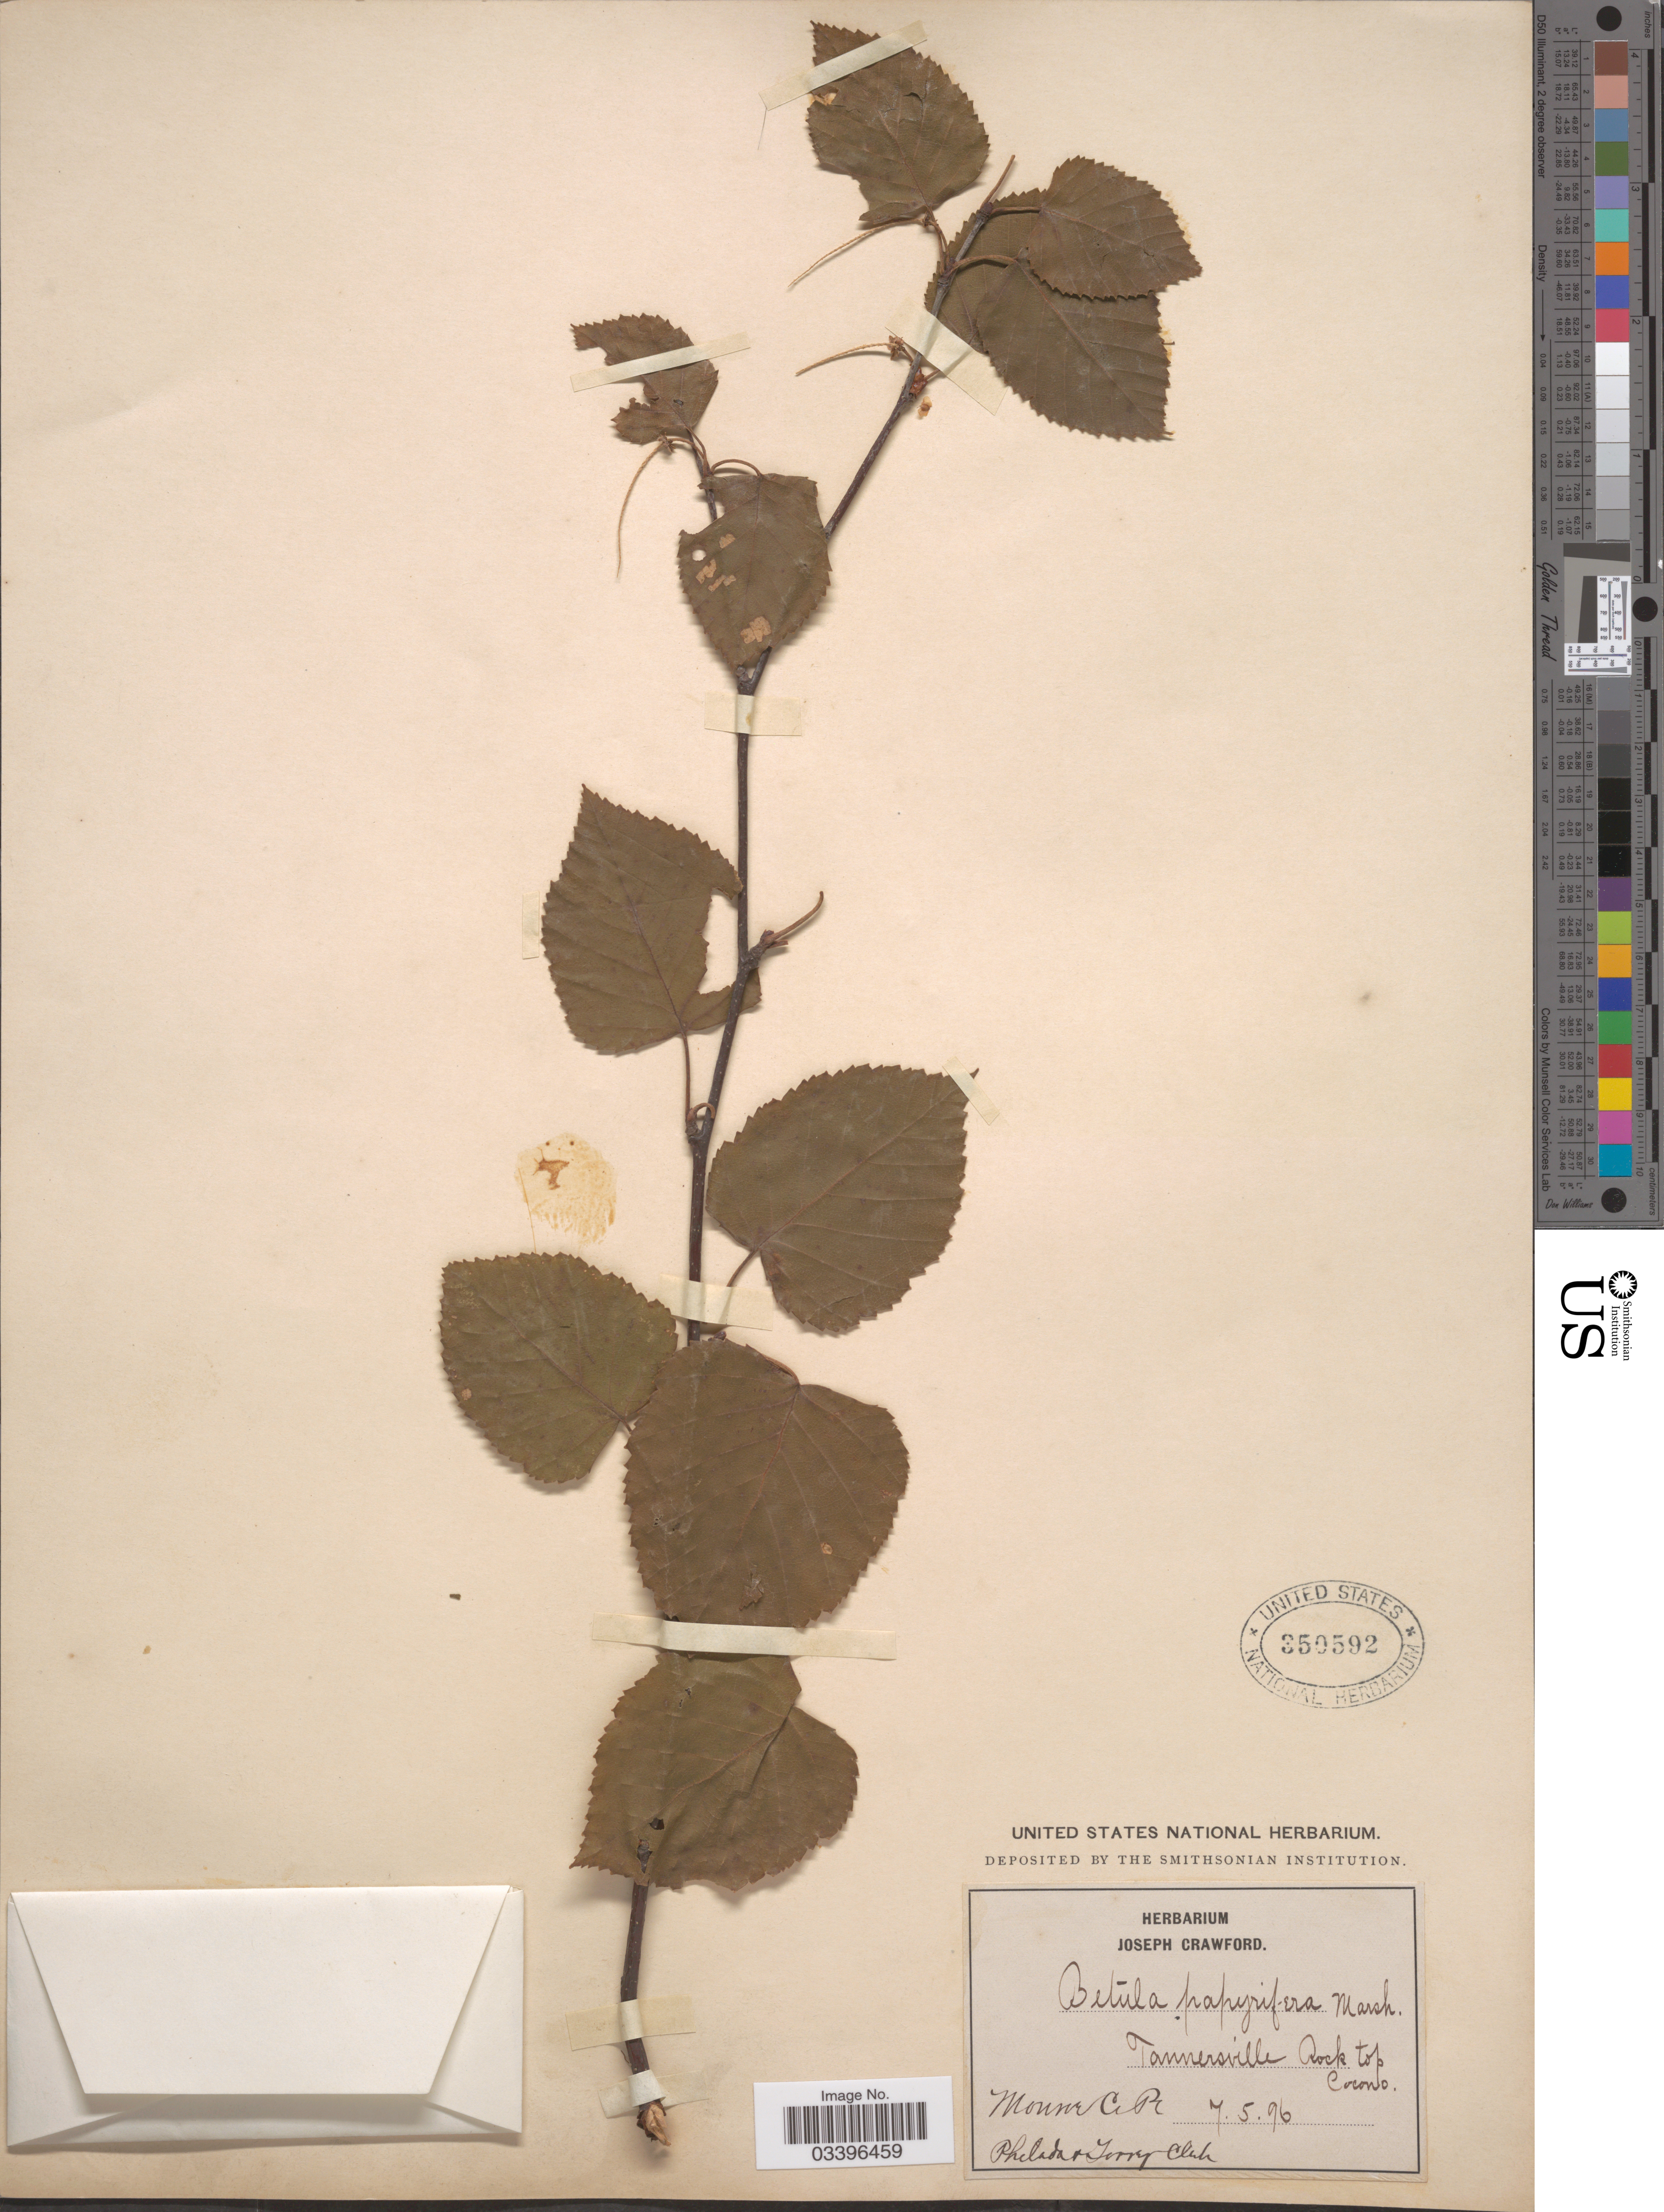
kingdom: Plantae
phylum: Tracheophyta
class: Magnoliopsida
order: Fagales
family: Betulaceae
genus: Betula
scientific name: Betula papyrifera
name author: Marshall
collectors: P. B. Clark & J. L. Clark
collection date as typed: Transcribed d/m/y: 5/7/96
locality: Tannersville Rock top Cocono. Monne CR [interpreted].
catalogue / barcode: US 350592